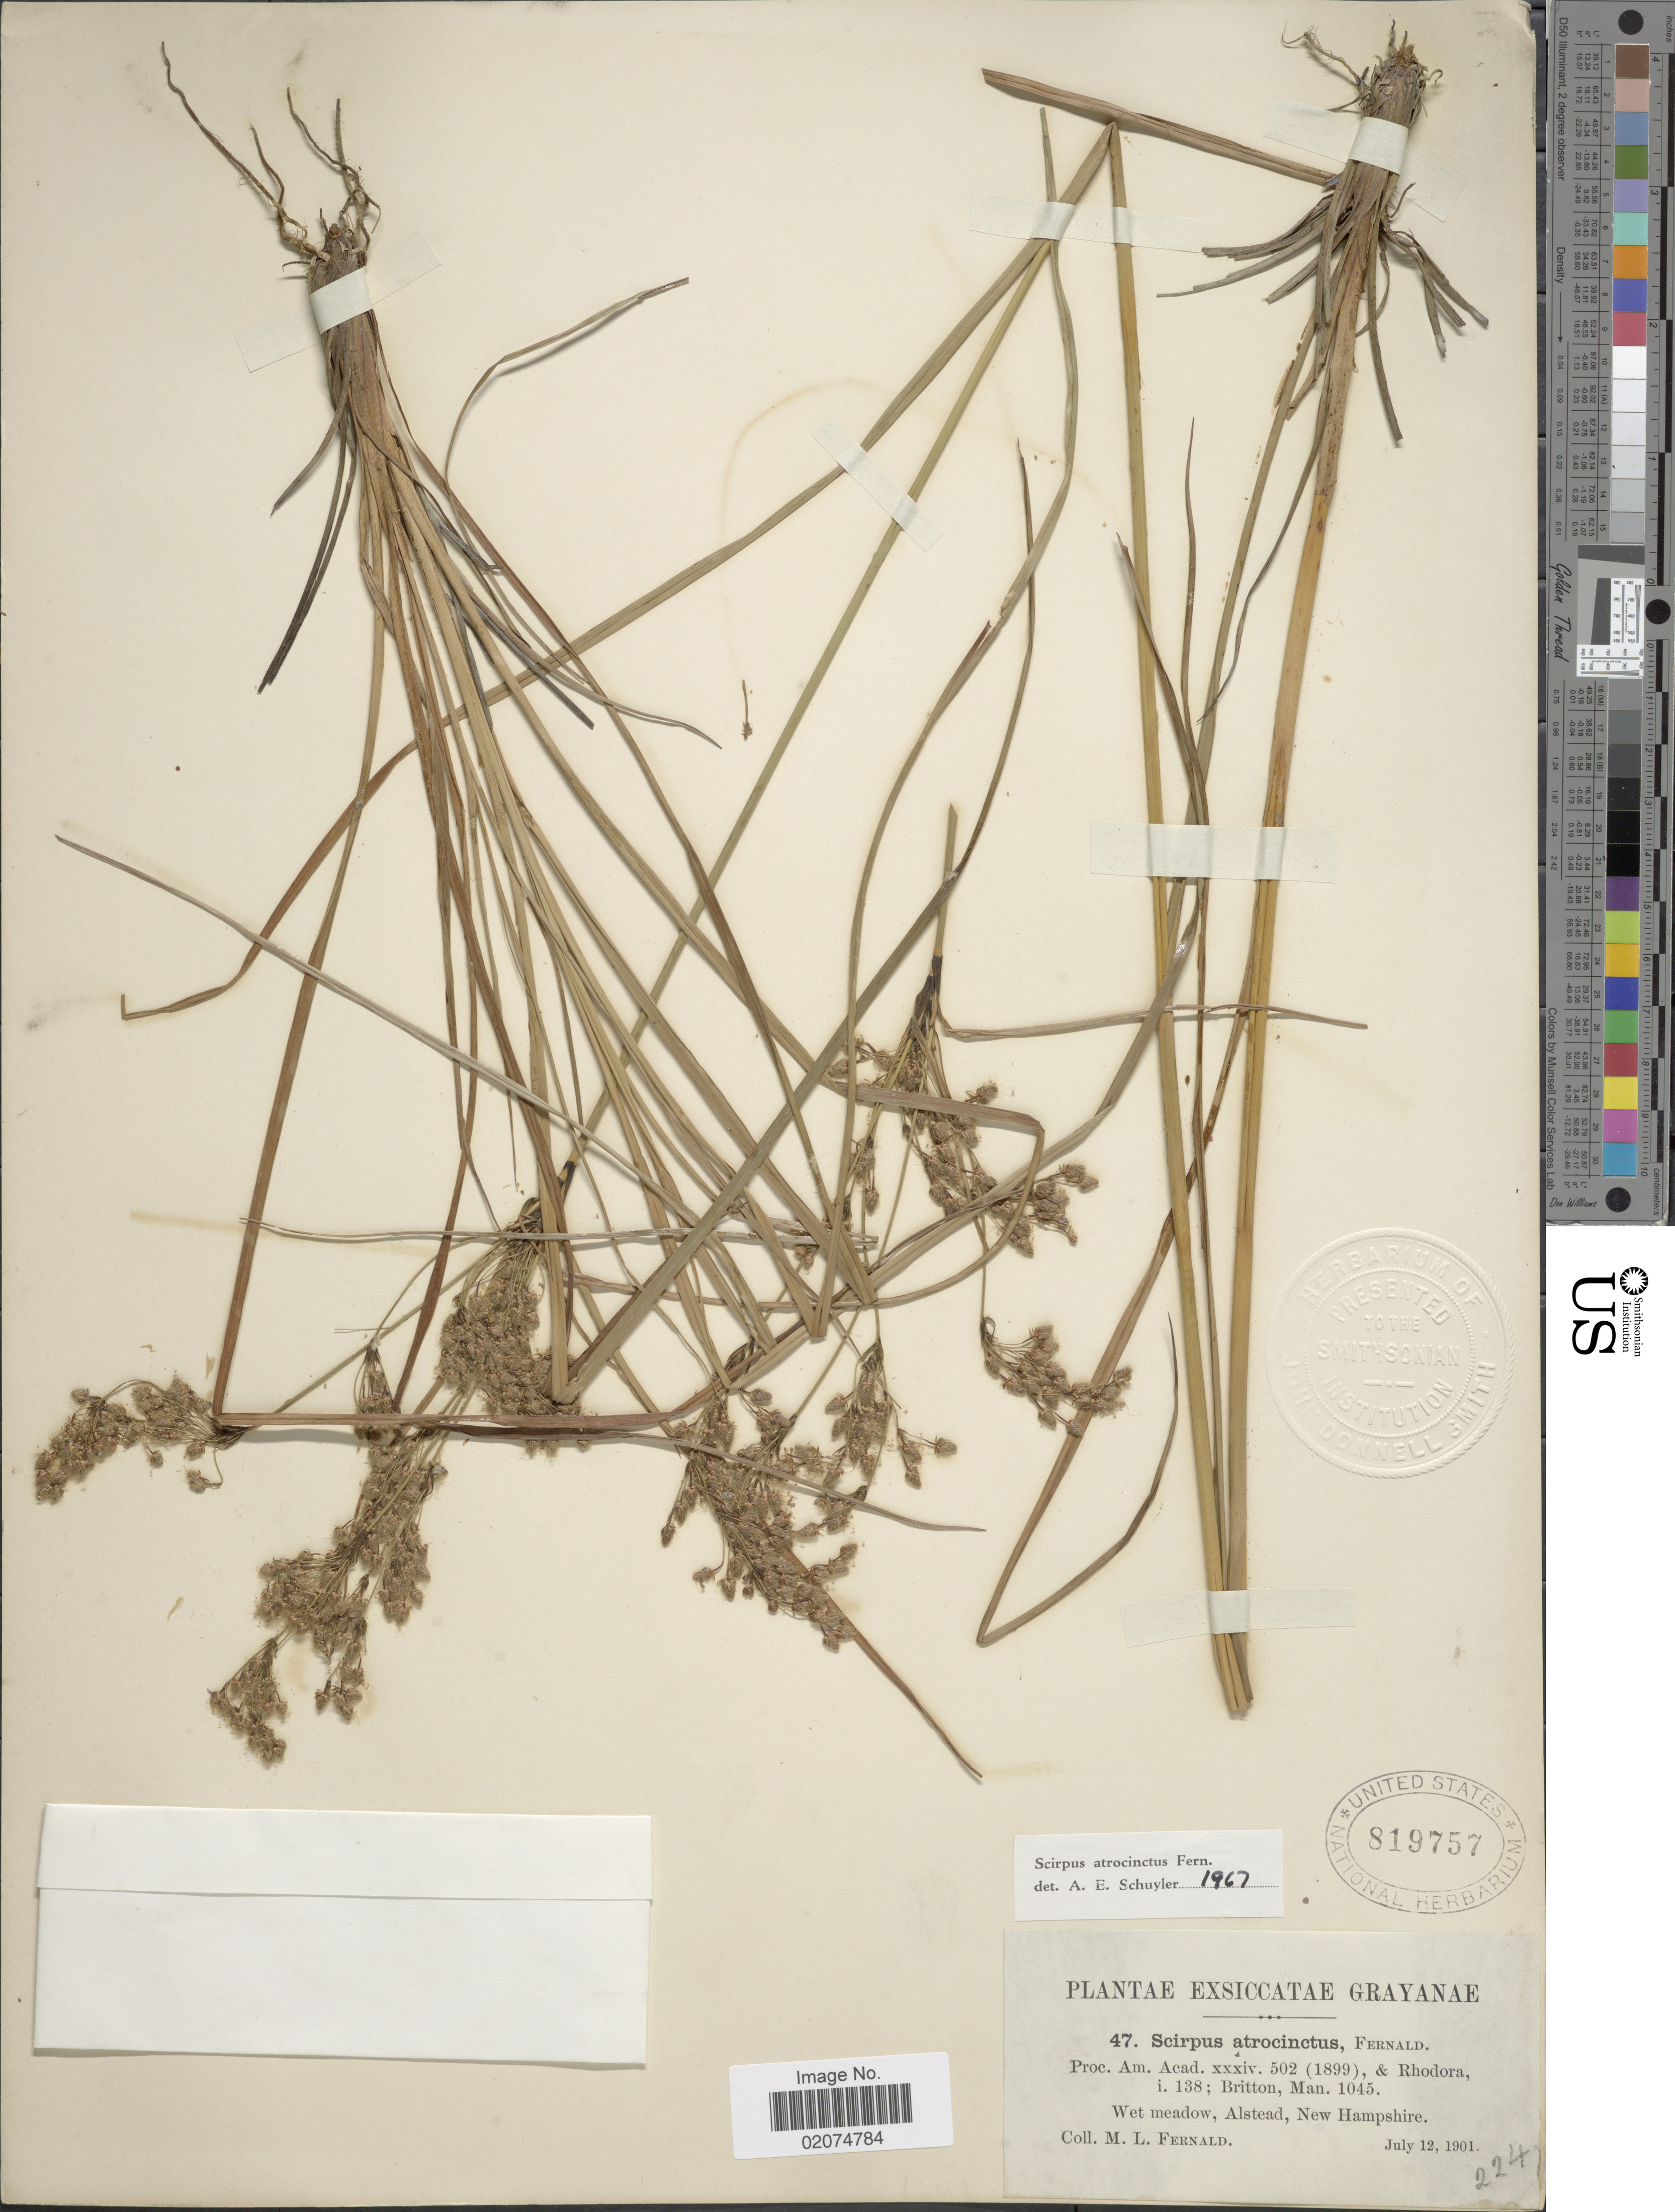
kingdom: Plantae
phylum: Tracheophyta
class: Liliopsida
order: Poales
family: Cyperaceae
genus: Scirpus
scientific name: Scirpus atrocinctus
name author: Fernald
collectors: M. L. Fernald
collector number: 47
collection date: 1901-07-12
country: United States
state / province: New Hampshire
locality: Grayane, Alstead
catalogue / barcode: US 819757